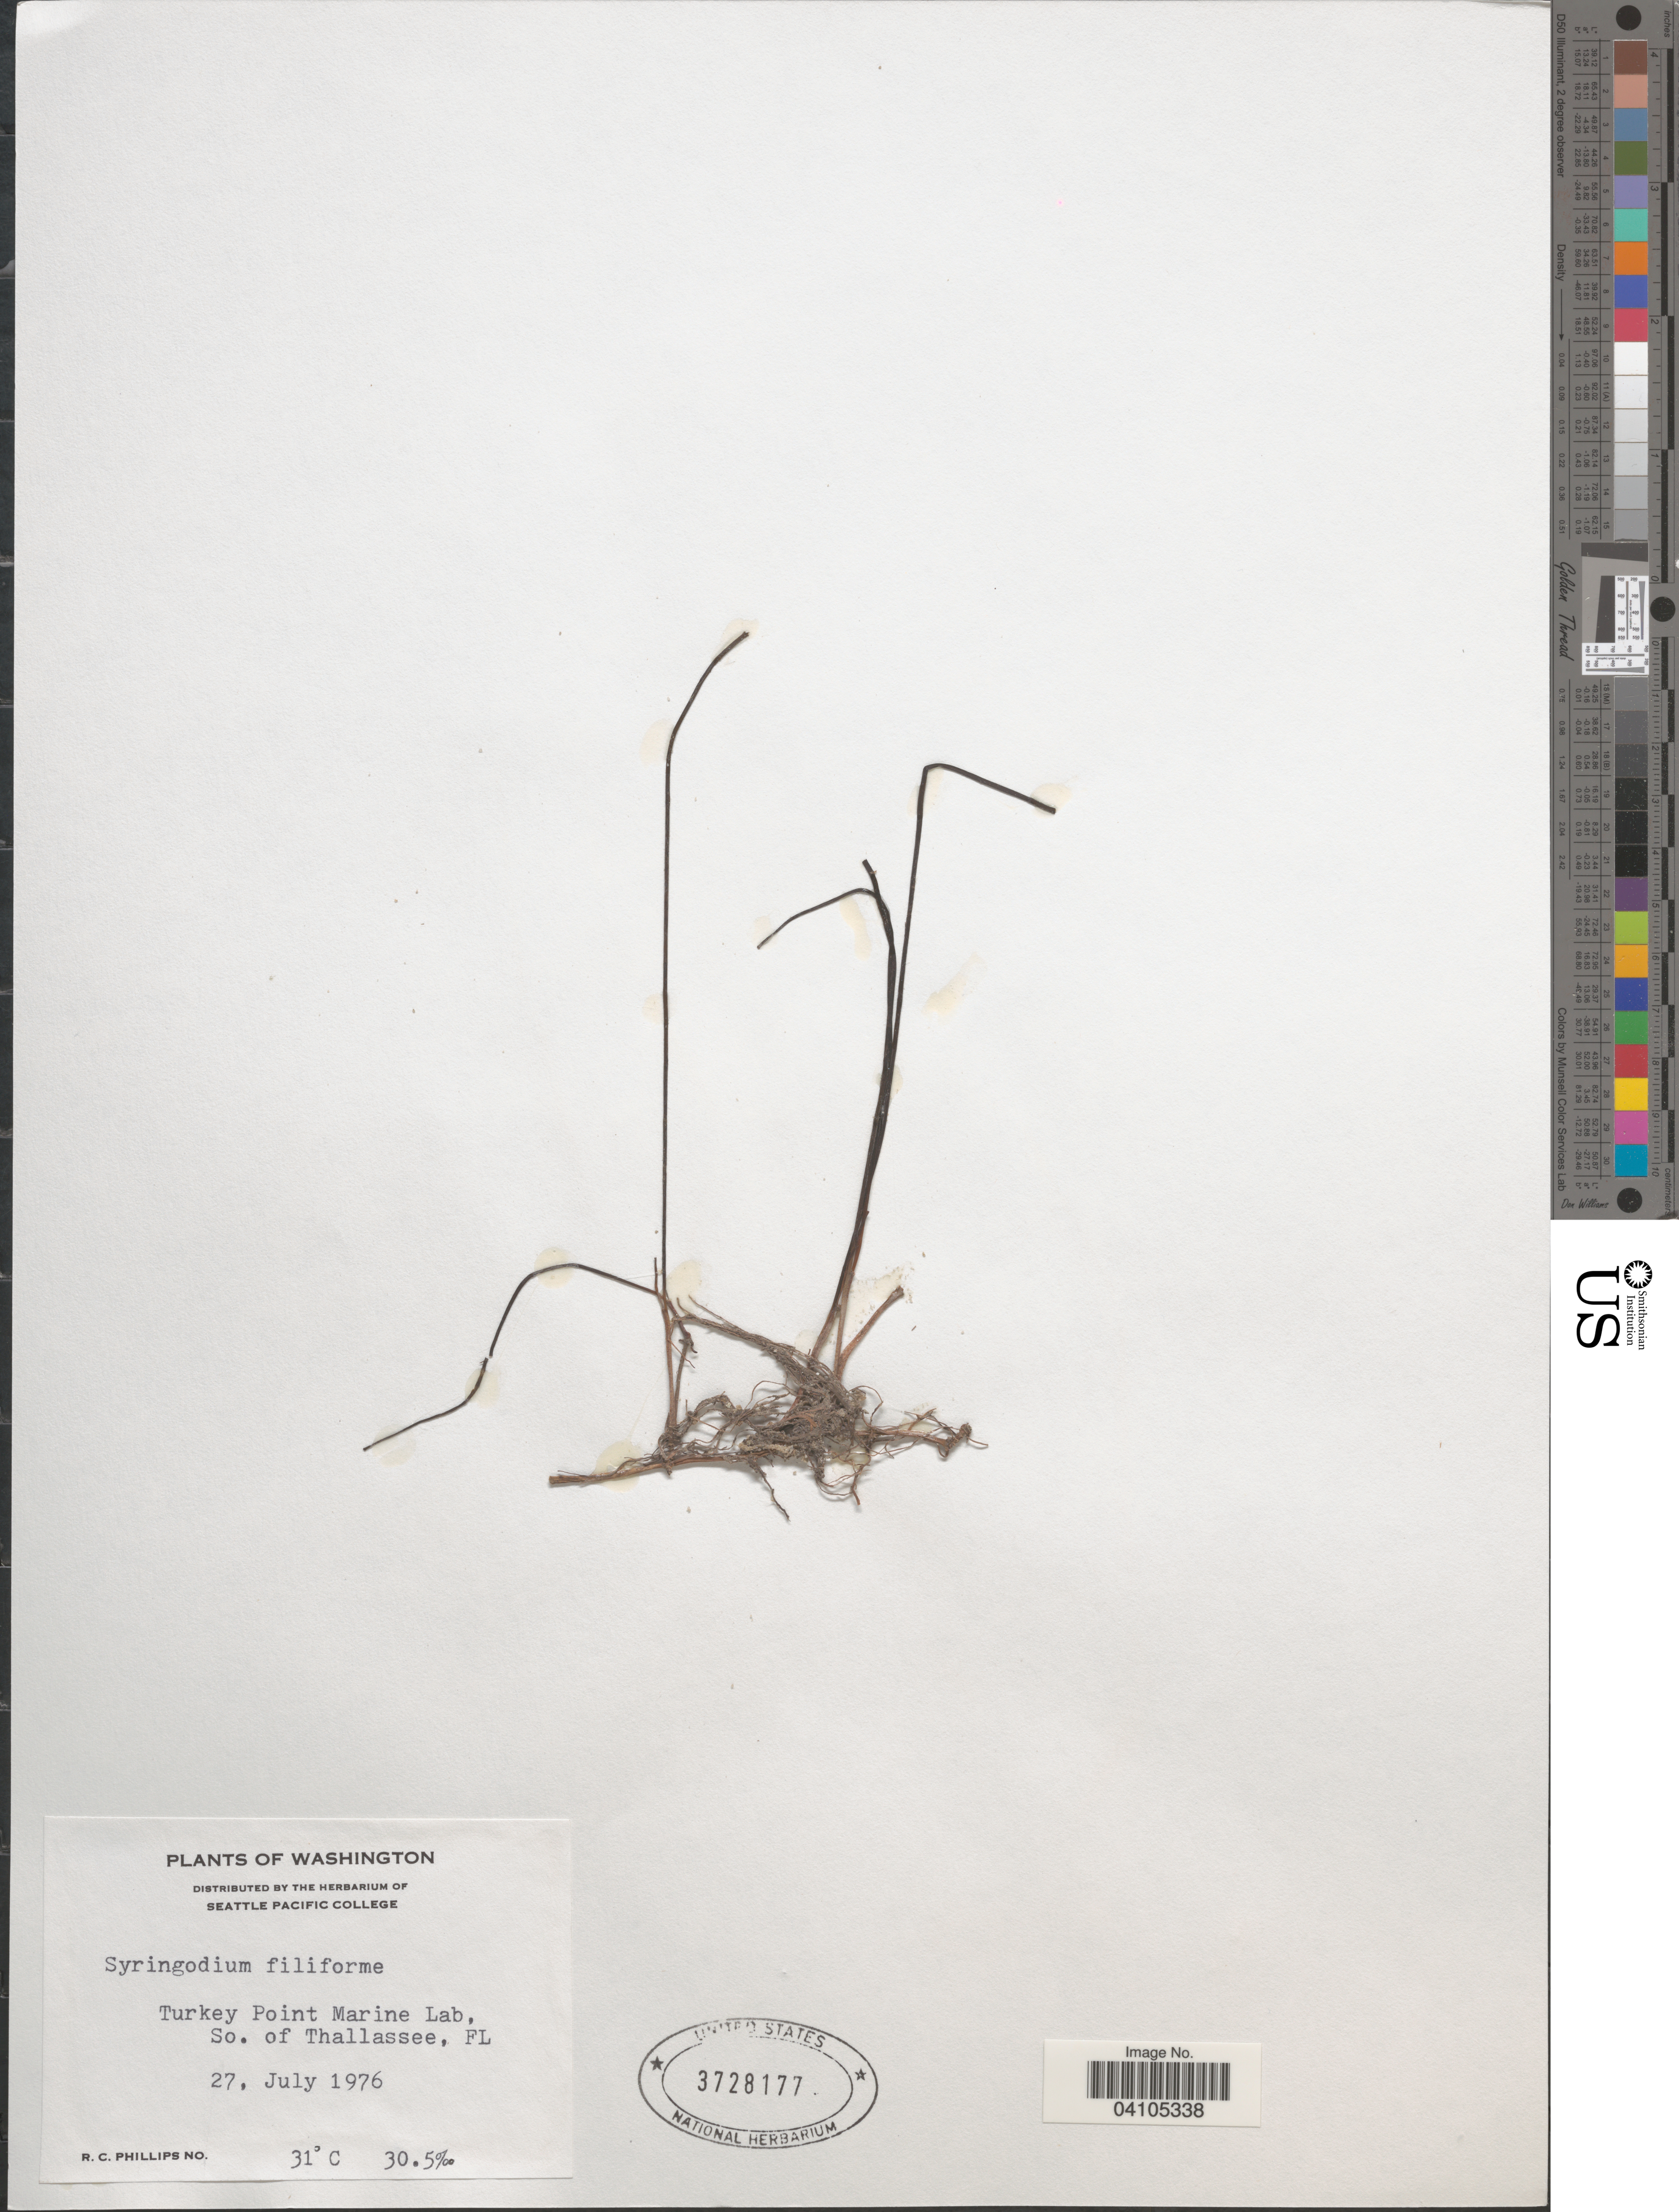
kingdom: Plantae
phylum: Tracheophyta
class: Liliopsida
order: Alismatales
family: Cymodoceaceae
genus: Syringodium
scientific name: Syringodium filiforme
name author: Kütz.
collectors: R. C. Phillips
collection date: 1976-07-27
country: United States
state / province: Florida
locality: Turkey Point Marine Lab, So. of Tallahassee.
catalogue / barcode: US 3728177